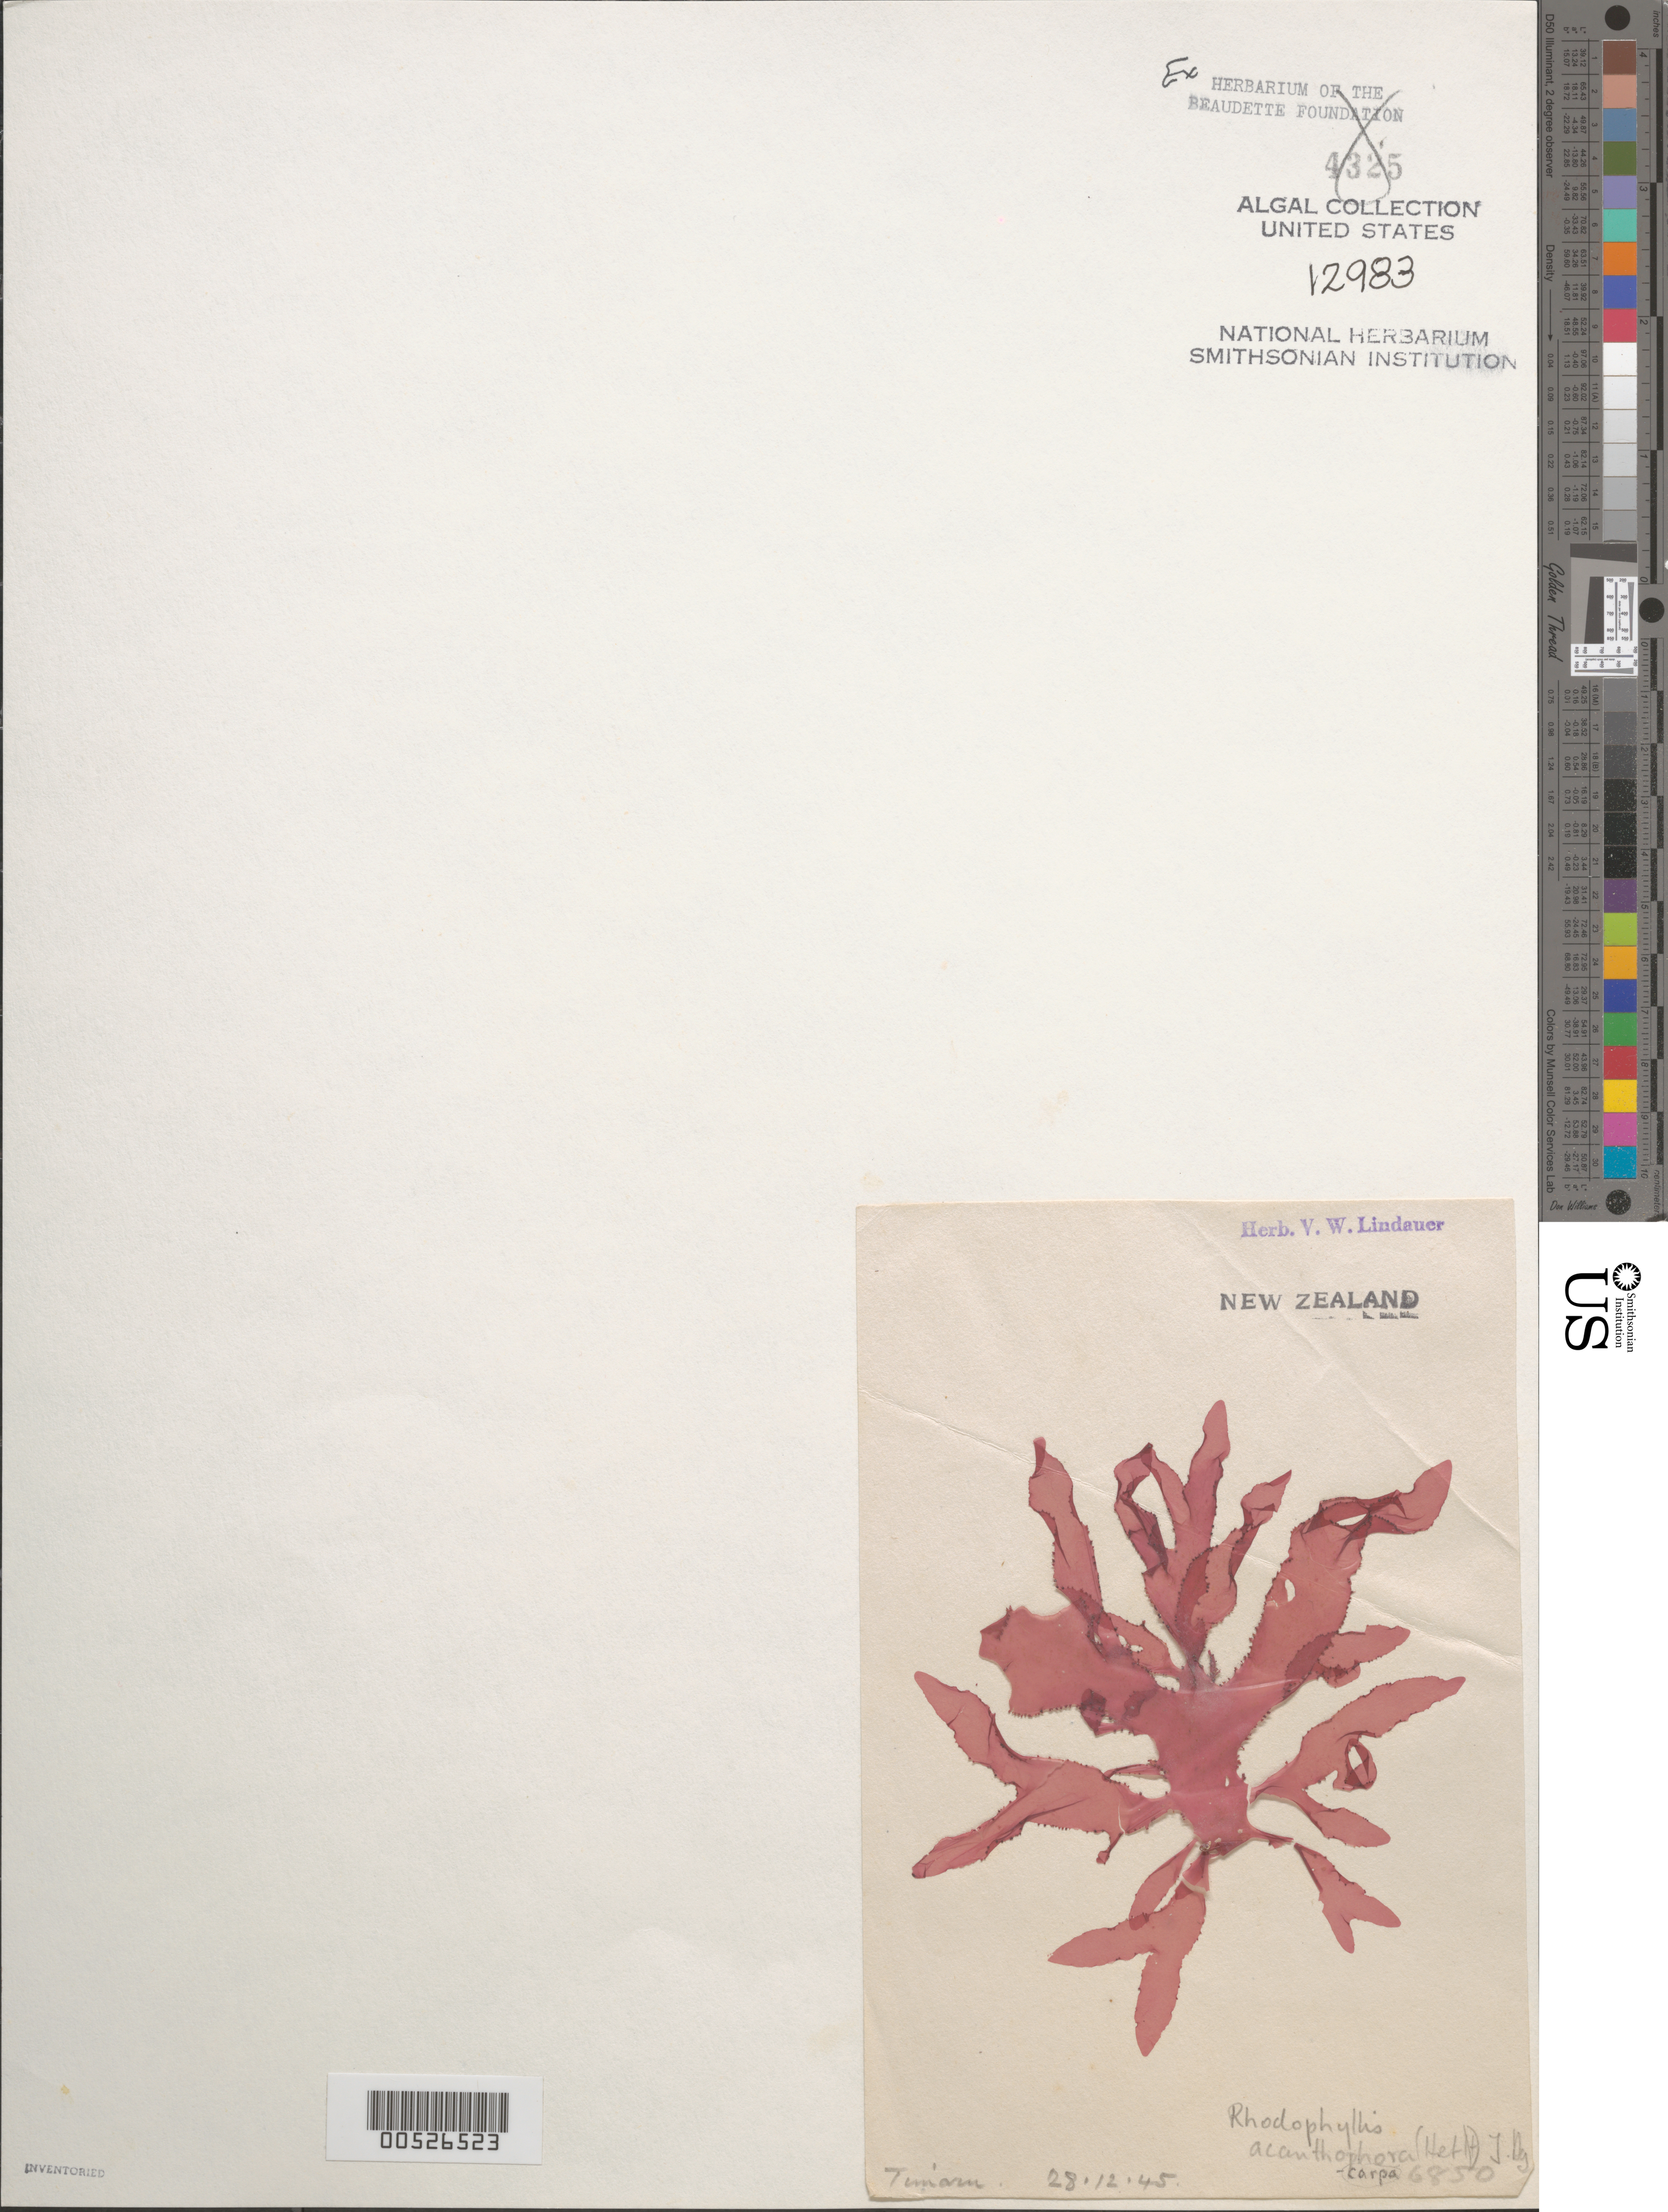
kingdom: Plantae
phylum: Rhodophyta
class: Florideophyceae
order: Gigartinales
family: Cystocloniaceae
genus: Rhodophyllis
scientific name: Rhodophyllis centrocarpa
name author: (Montagne) M.J. Wynne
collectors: V. Lindauer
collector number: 6850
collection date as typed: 28 Dec 1945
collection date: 1945-12-28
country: New Zealand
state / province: Canterbury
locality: Timaru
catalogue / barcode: US 12983